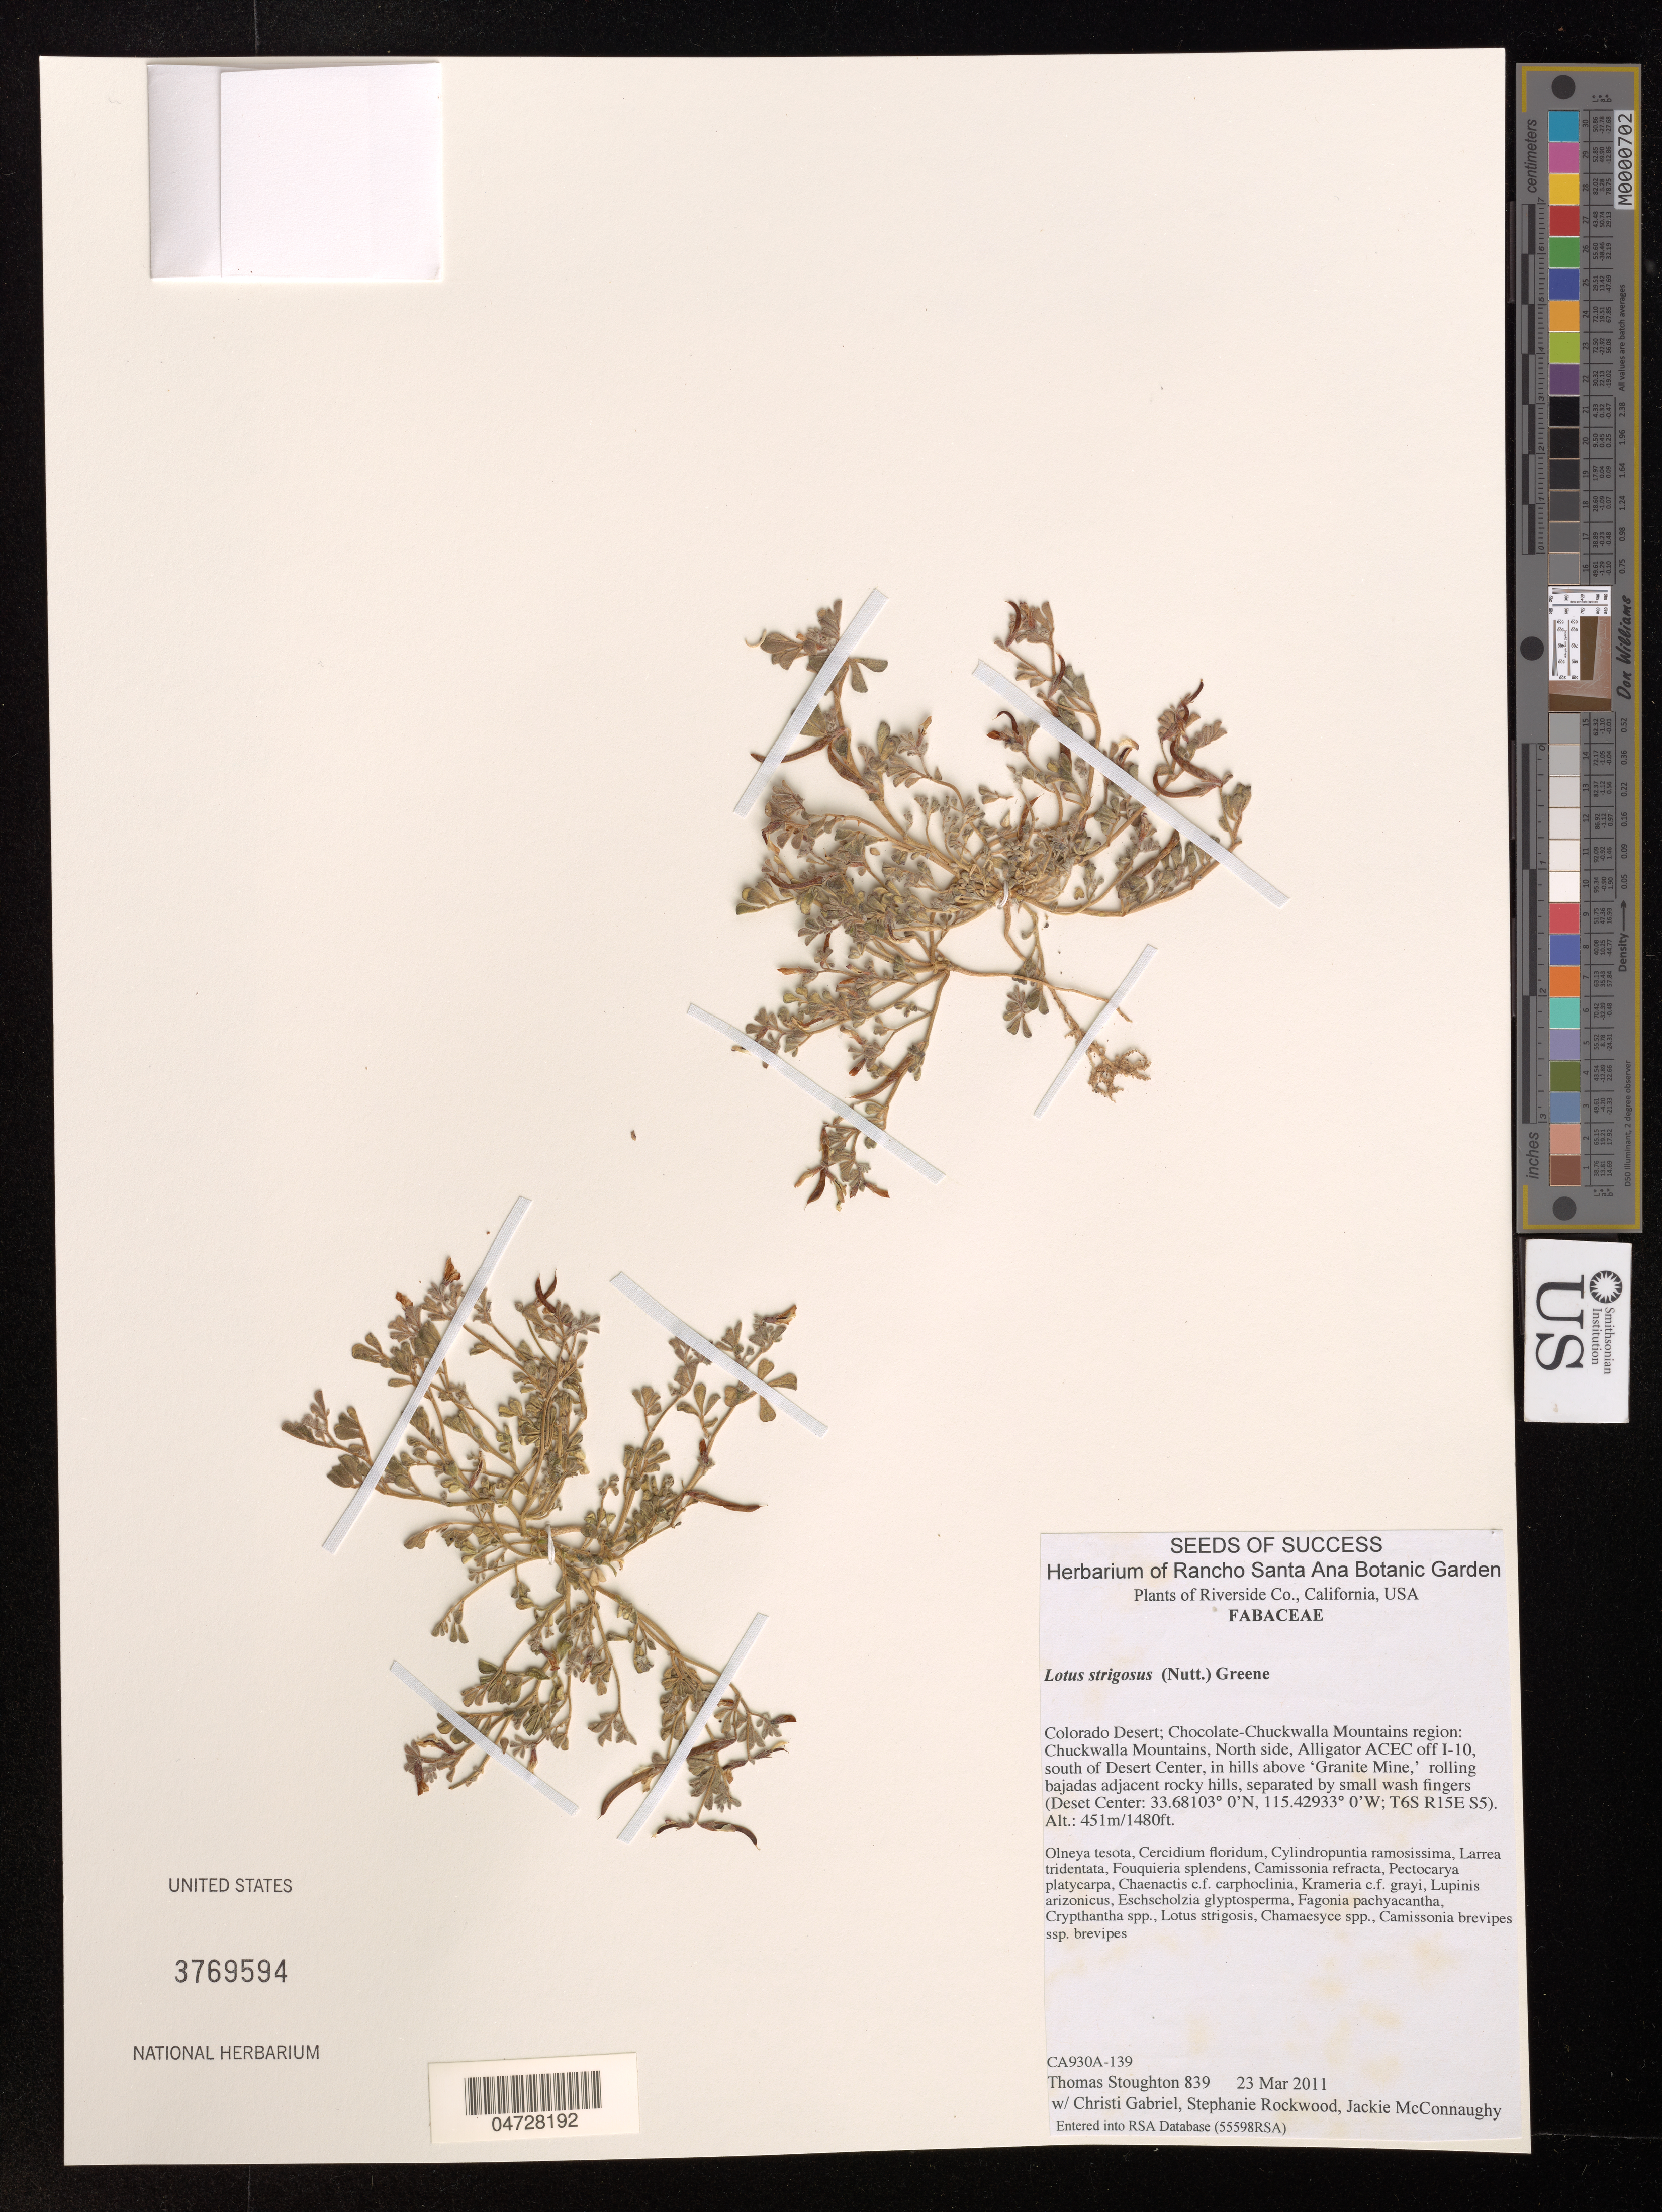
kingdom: Plantae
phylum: Tracheophyta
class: Magnoliopsida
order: Fabales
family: Fabaceae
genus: Lotus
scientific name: Lotus strigosus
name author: (Nutt. ex Torr. & A. Gray) Greene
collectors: T. Stoughton, C. Gabriel, S. Rockwood & J. McConnaughy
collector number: CA930-139/839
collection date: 2011-03-23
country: United States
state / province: California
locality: Riverside Co., Colorado Desert; Chocolate-Chuckwalla Mountains region: Chuckwalla Mountains, North side.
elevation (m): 451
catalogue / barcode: US 3769594